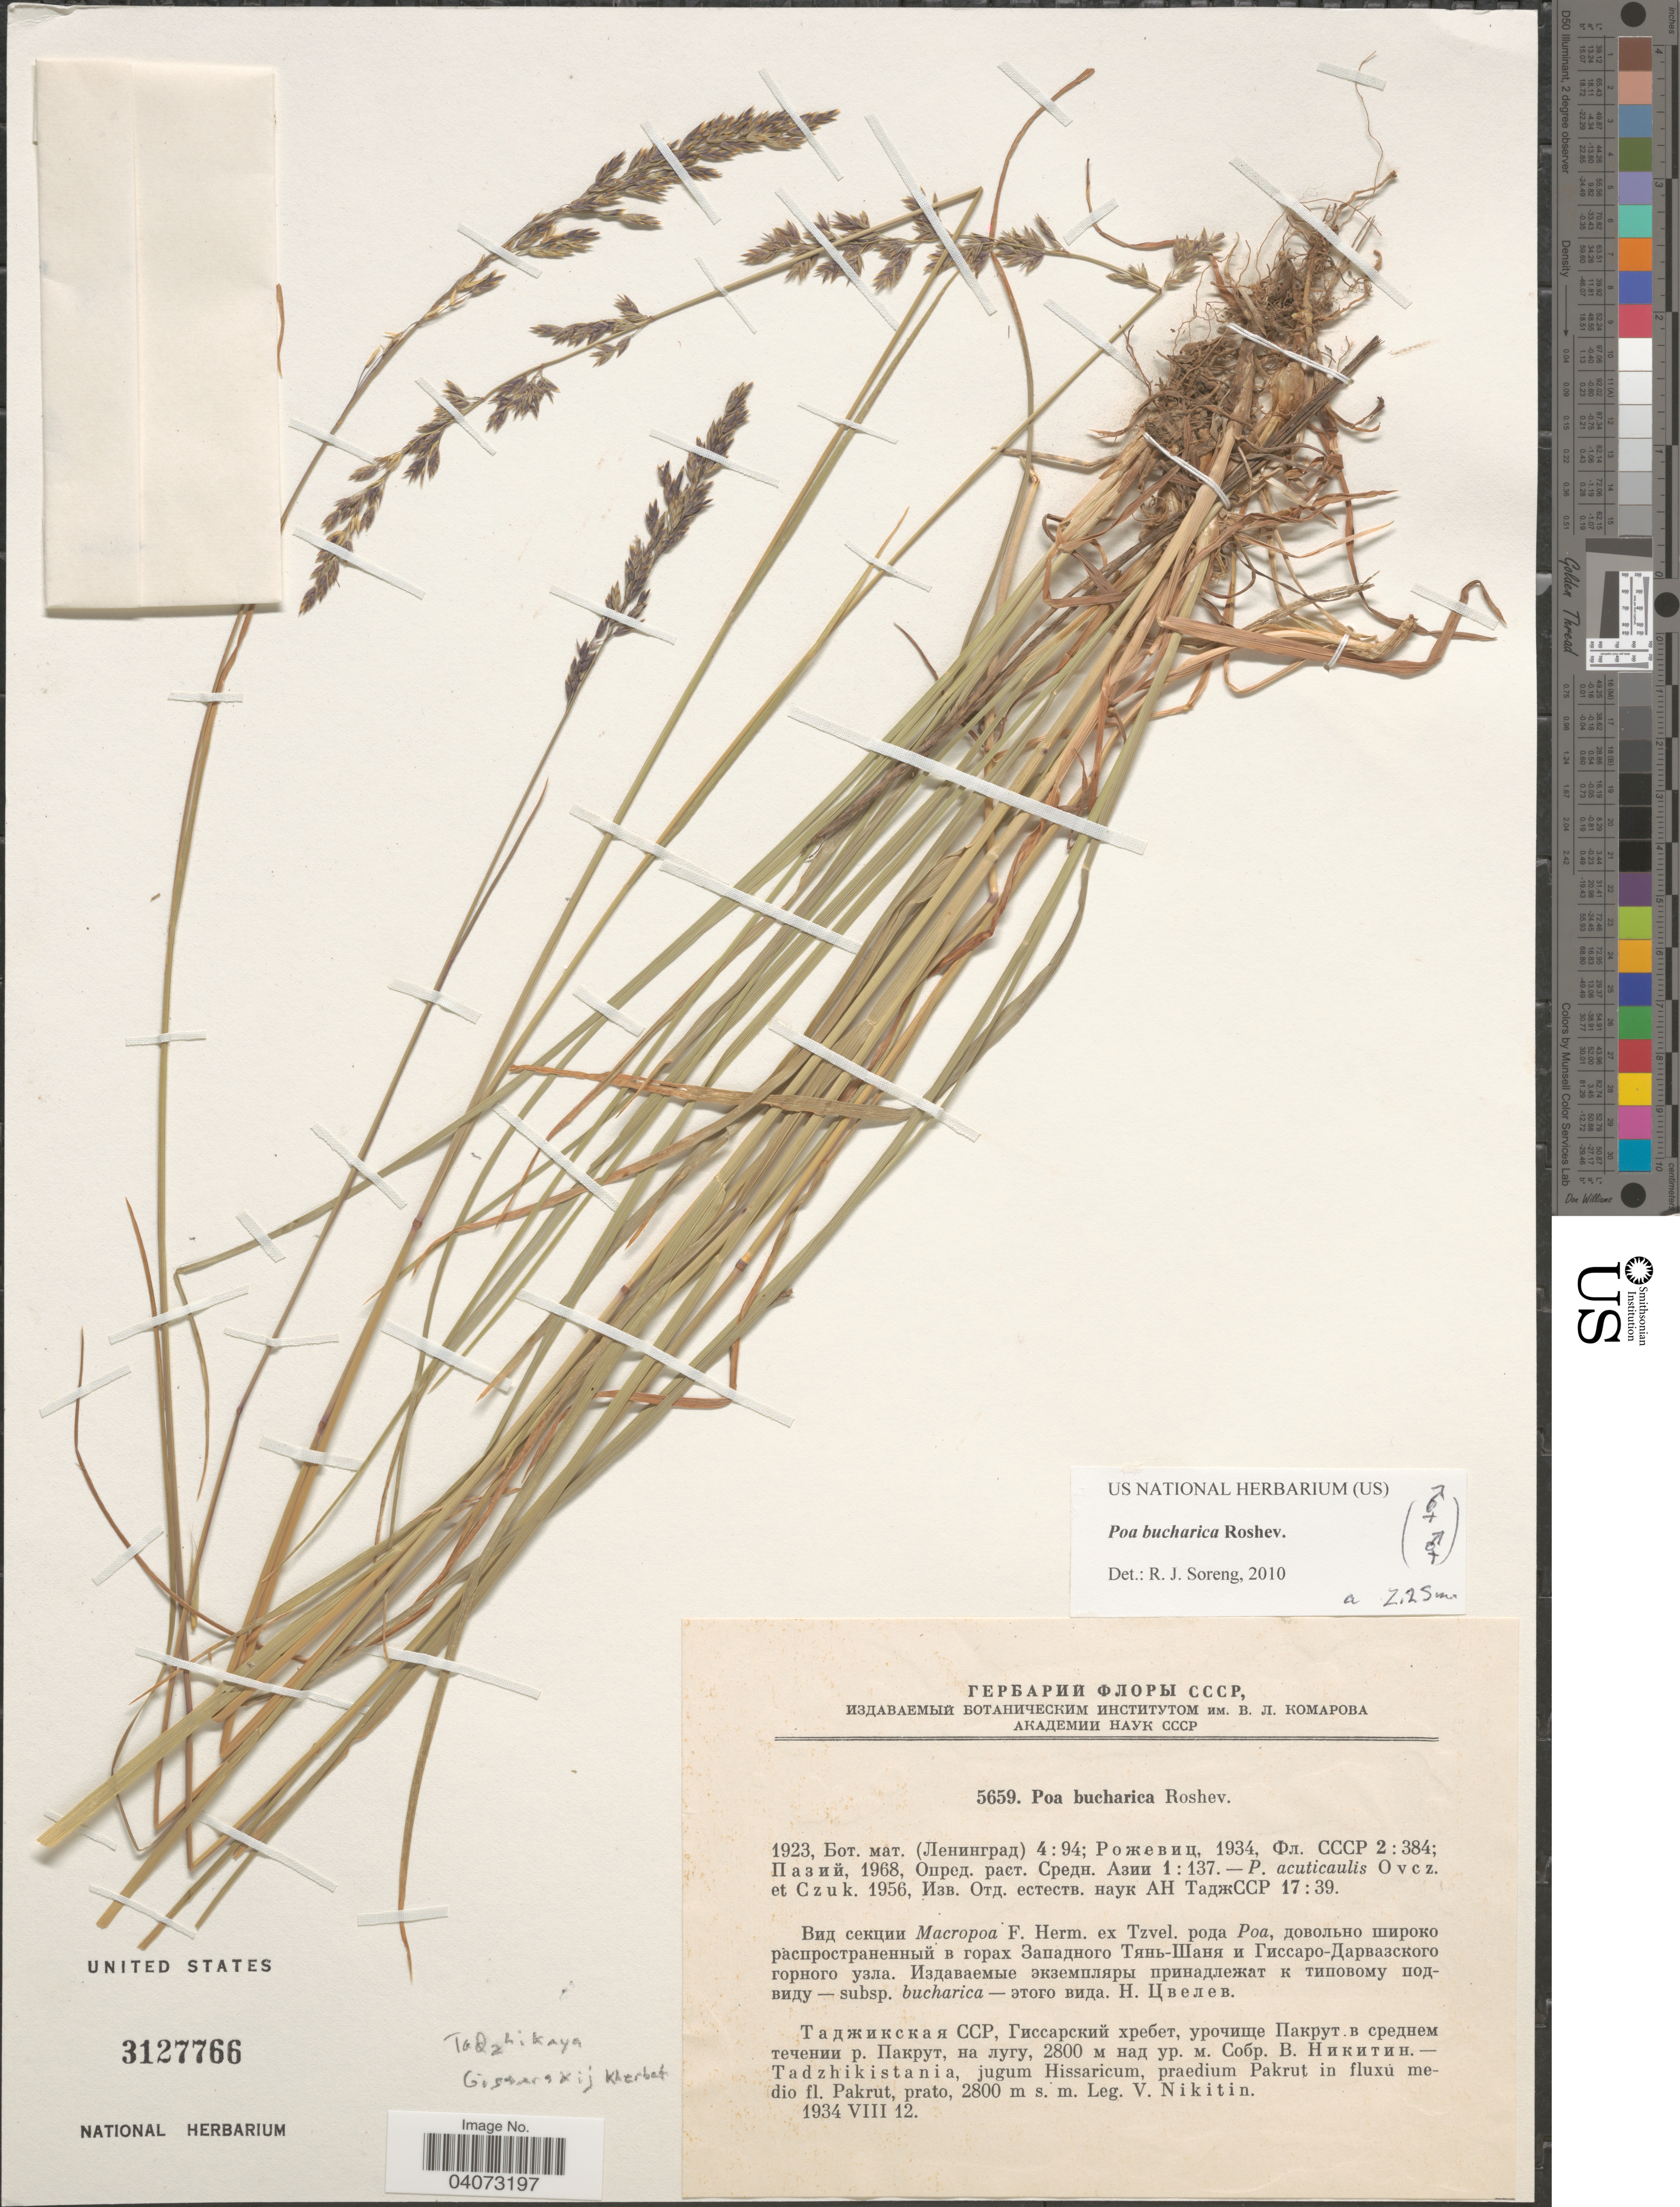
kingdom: Plantae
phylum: Tracheophyta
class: Liliopsida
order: Poales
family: Poaceae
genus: Poa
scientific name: Poa bucharica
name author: Roshev.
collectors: V. A. Nikitin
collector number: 5659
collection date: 1934-08-12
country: Tajikistan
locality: Tadzhikistania, jugum Hissaricum, praedium Pakrut in fluxu medio fl. Pakrut.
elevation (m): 2800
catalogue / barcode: US 3127766